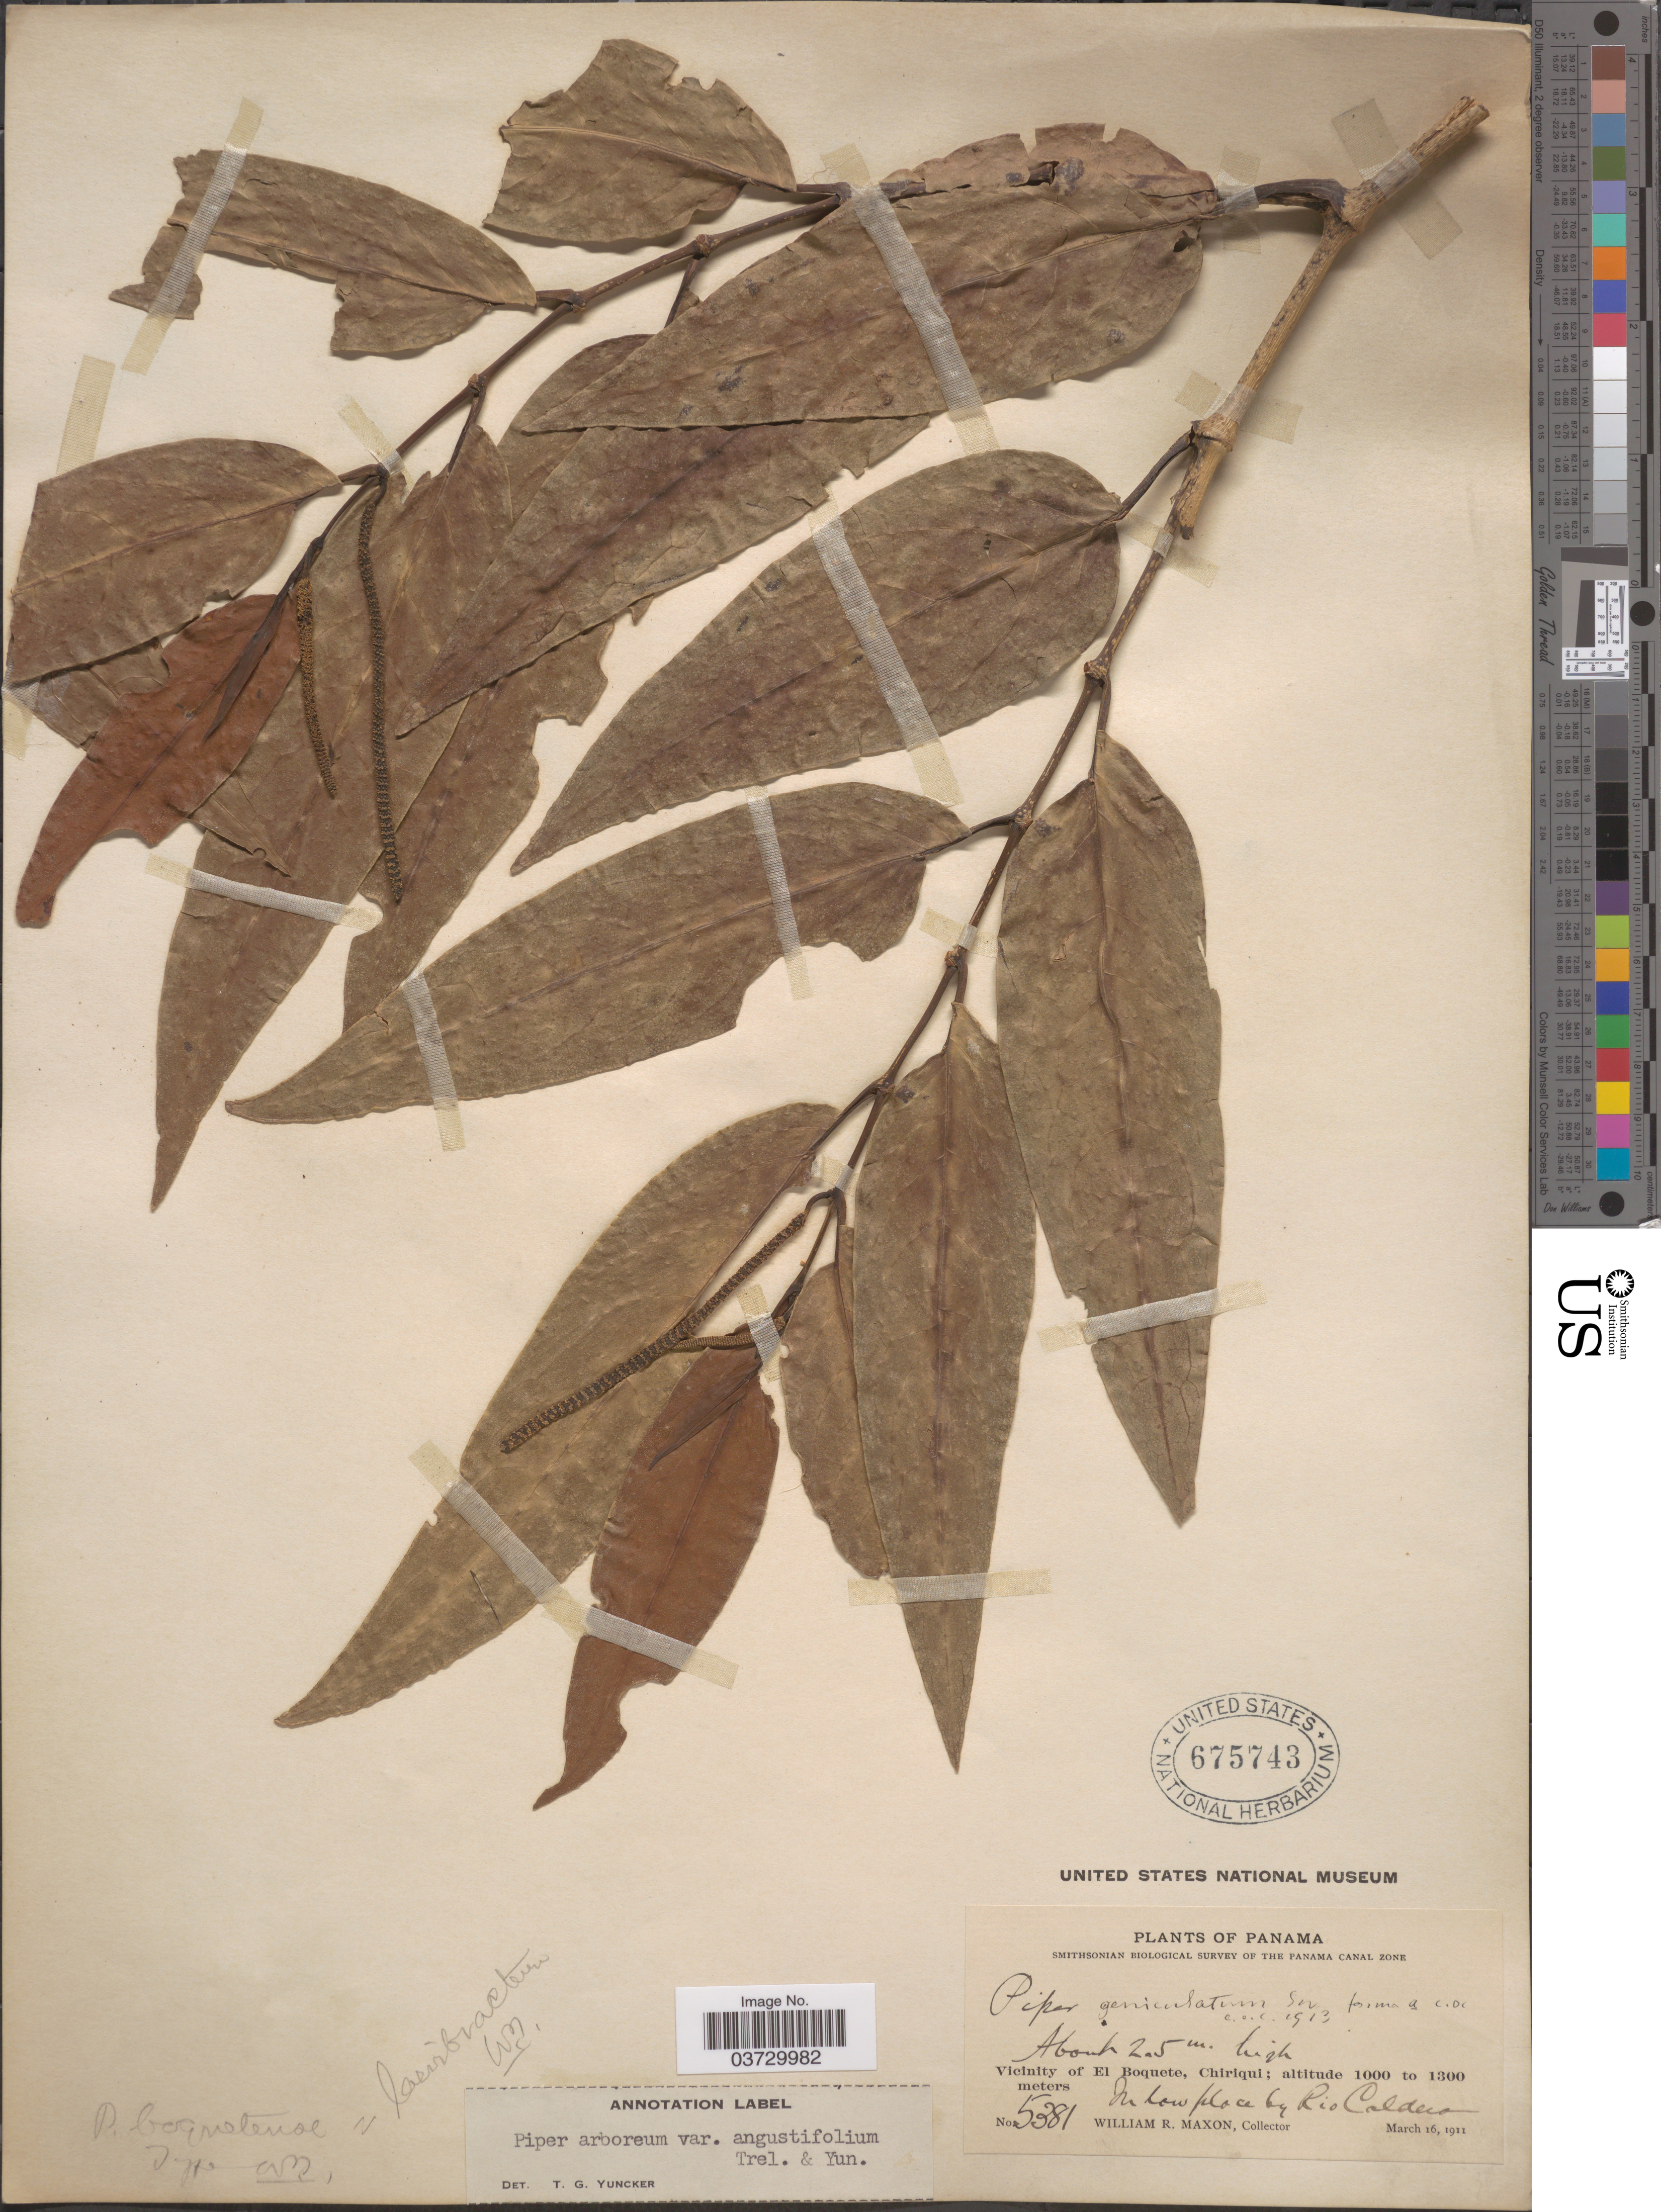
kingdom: Plantae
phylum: Tracheophyta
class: Magnoliopsida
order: Piperales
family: Piperaceae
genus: Piper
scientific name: Piper arboreum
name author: Aubl.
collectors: W. R. Maxon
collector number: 5381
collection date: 1911-03-16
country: Panama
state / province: Chiriqui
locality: Vicinity of El Boquete. In low place by Rio Caldera.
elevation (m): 1000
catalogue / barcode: US 675743